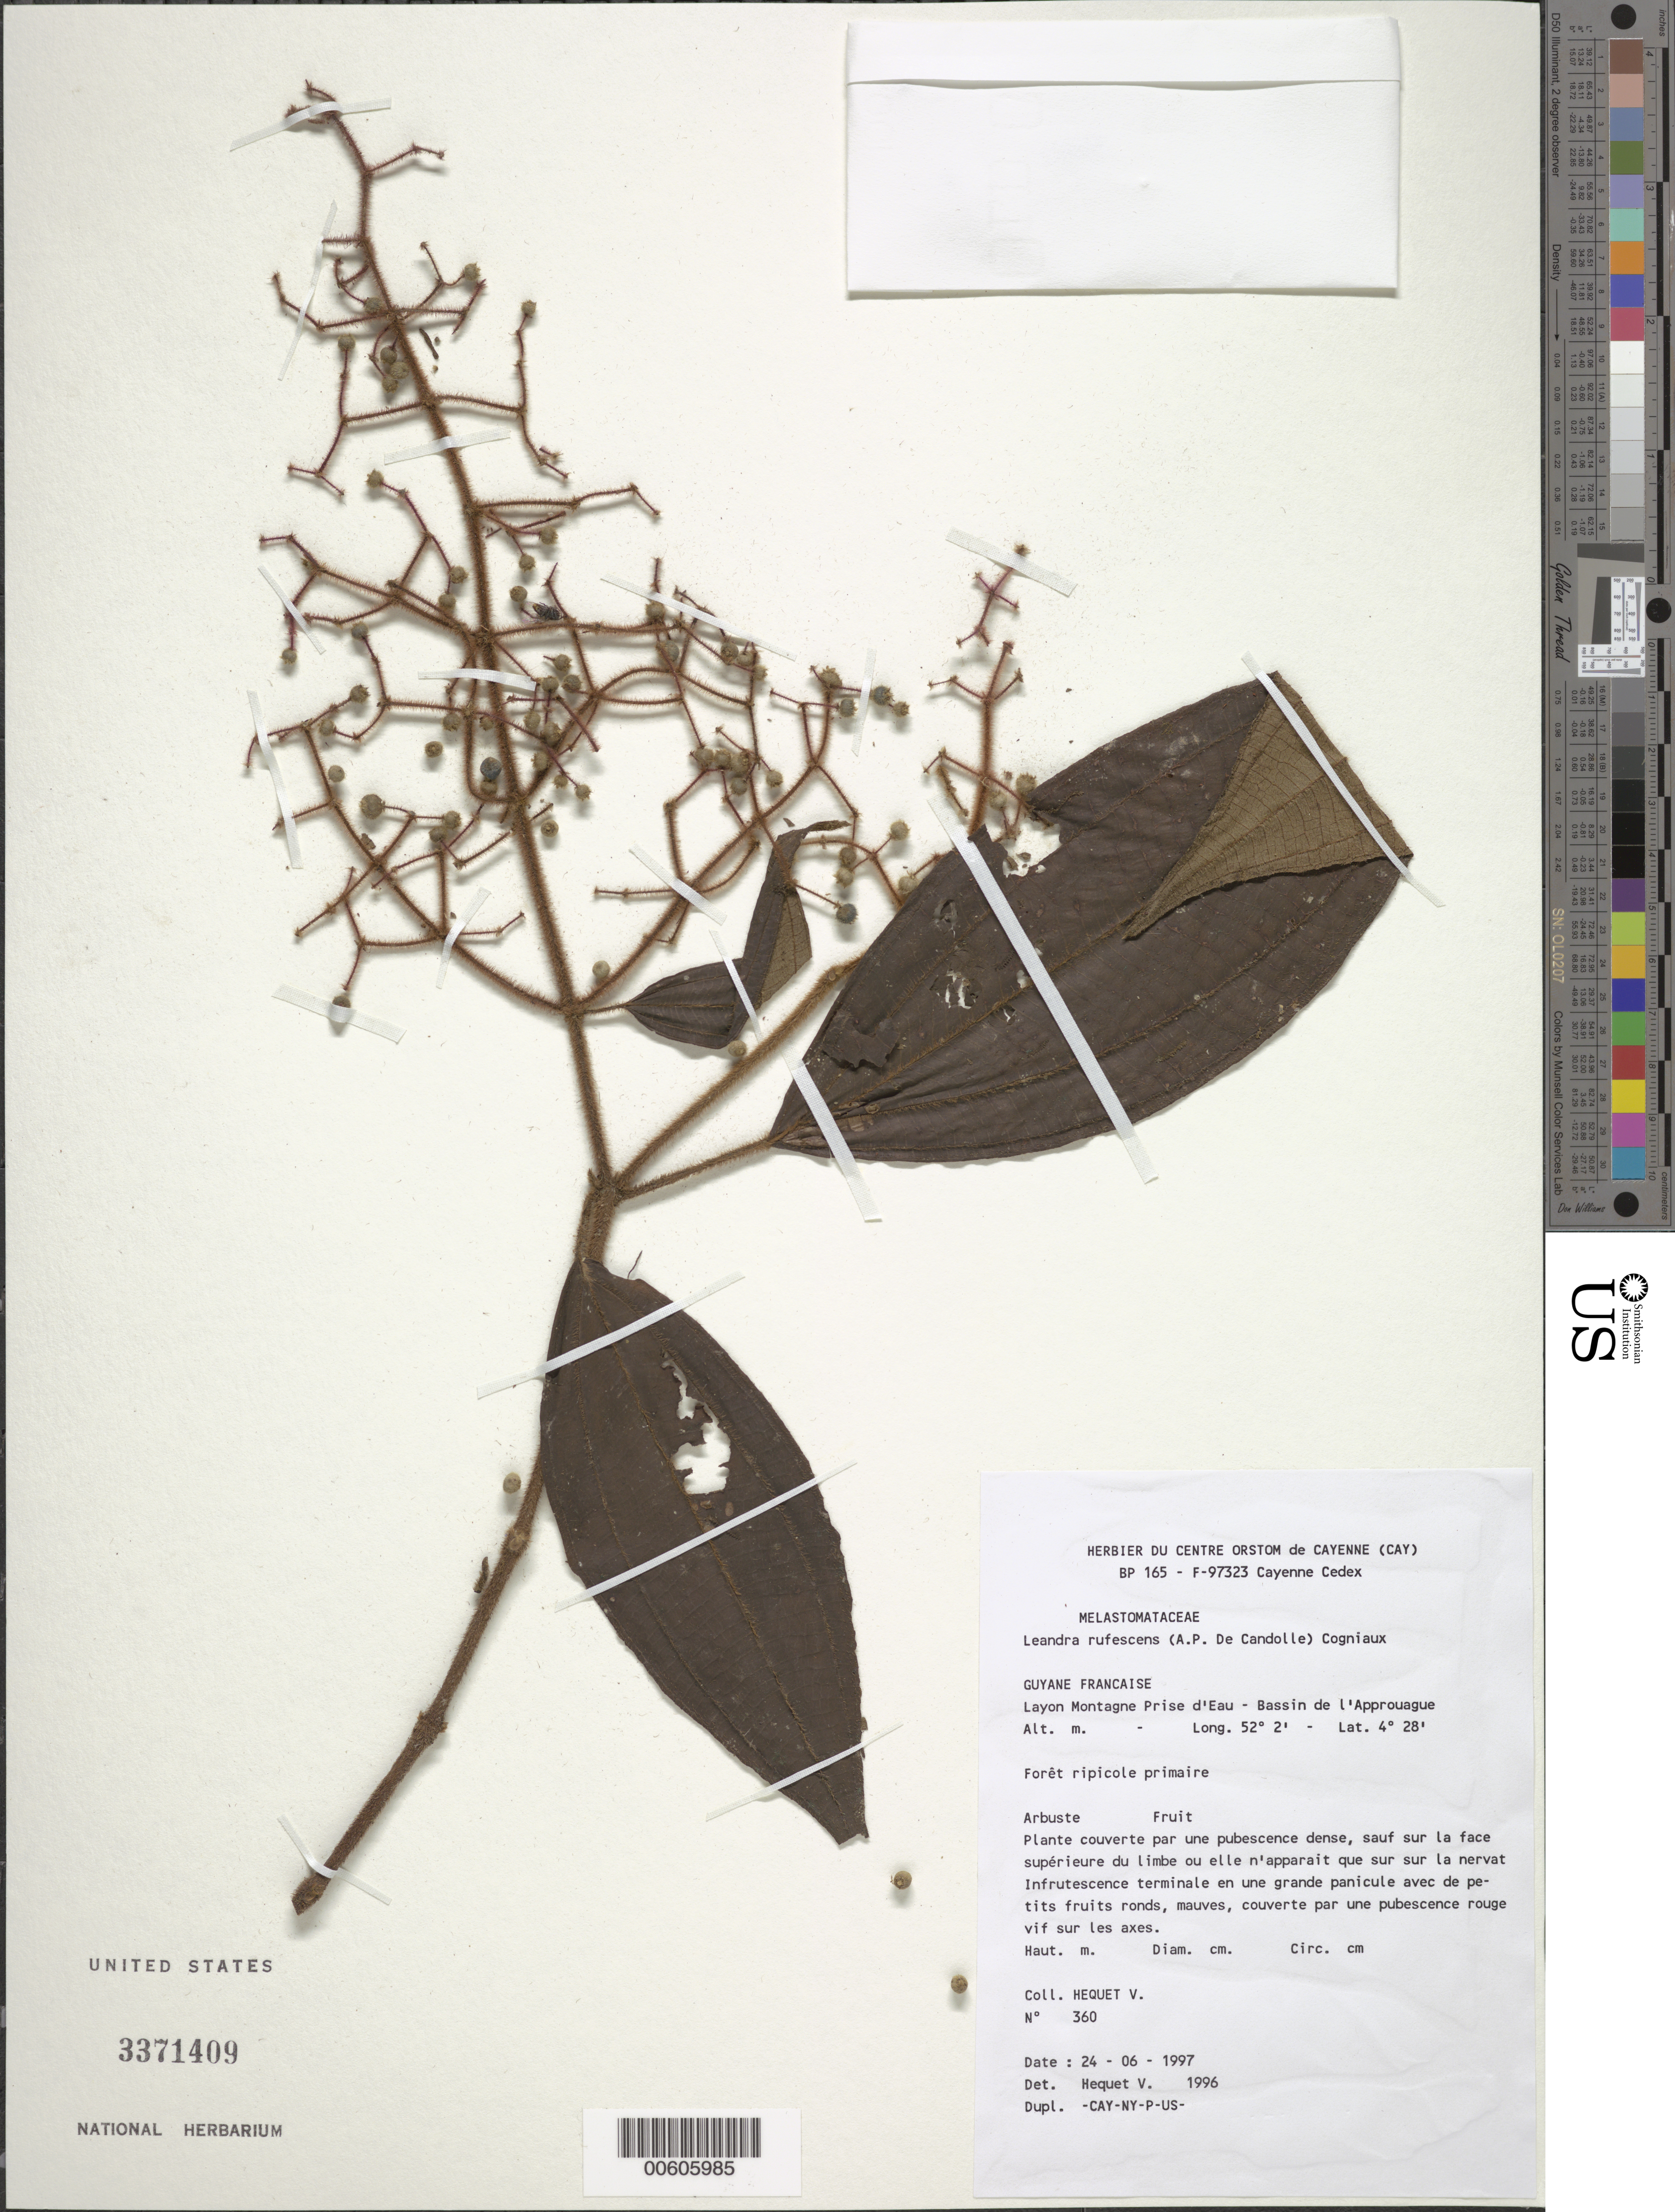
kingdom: Plantae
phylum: Tracheophyta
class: Magnoliopsida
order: Myrtales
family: Melastomataceae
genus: Leandra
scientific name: Leandra rufescens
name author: (DC.) Cogn.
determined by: Hequet, V.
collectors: V. Hequet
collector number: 360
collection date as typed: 24-Jun-97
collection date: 1997-06-24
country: French Guiana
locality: Bassin de l'Approuague, Layon Montagne Prise d'Eau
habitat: Foret ripicole primaire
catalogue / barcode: US 3371409